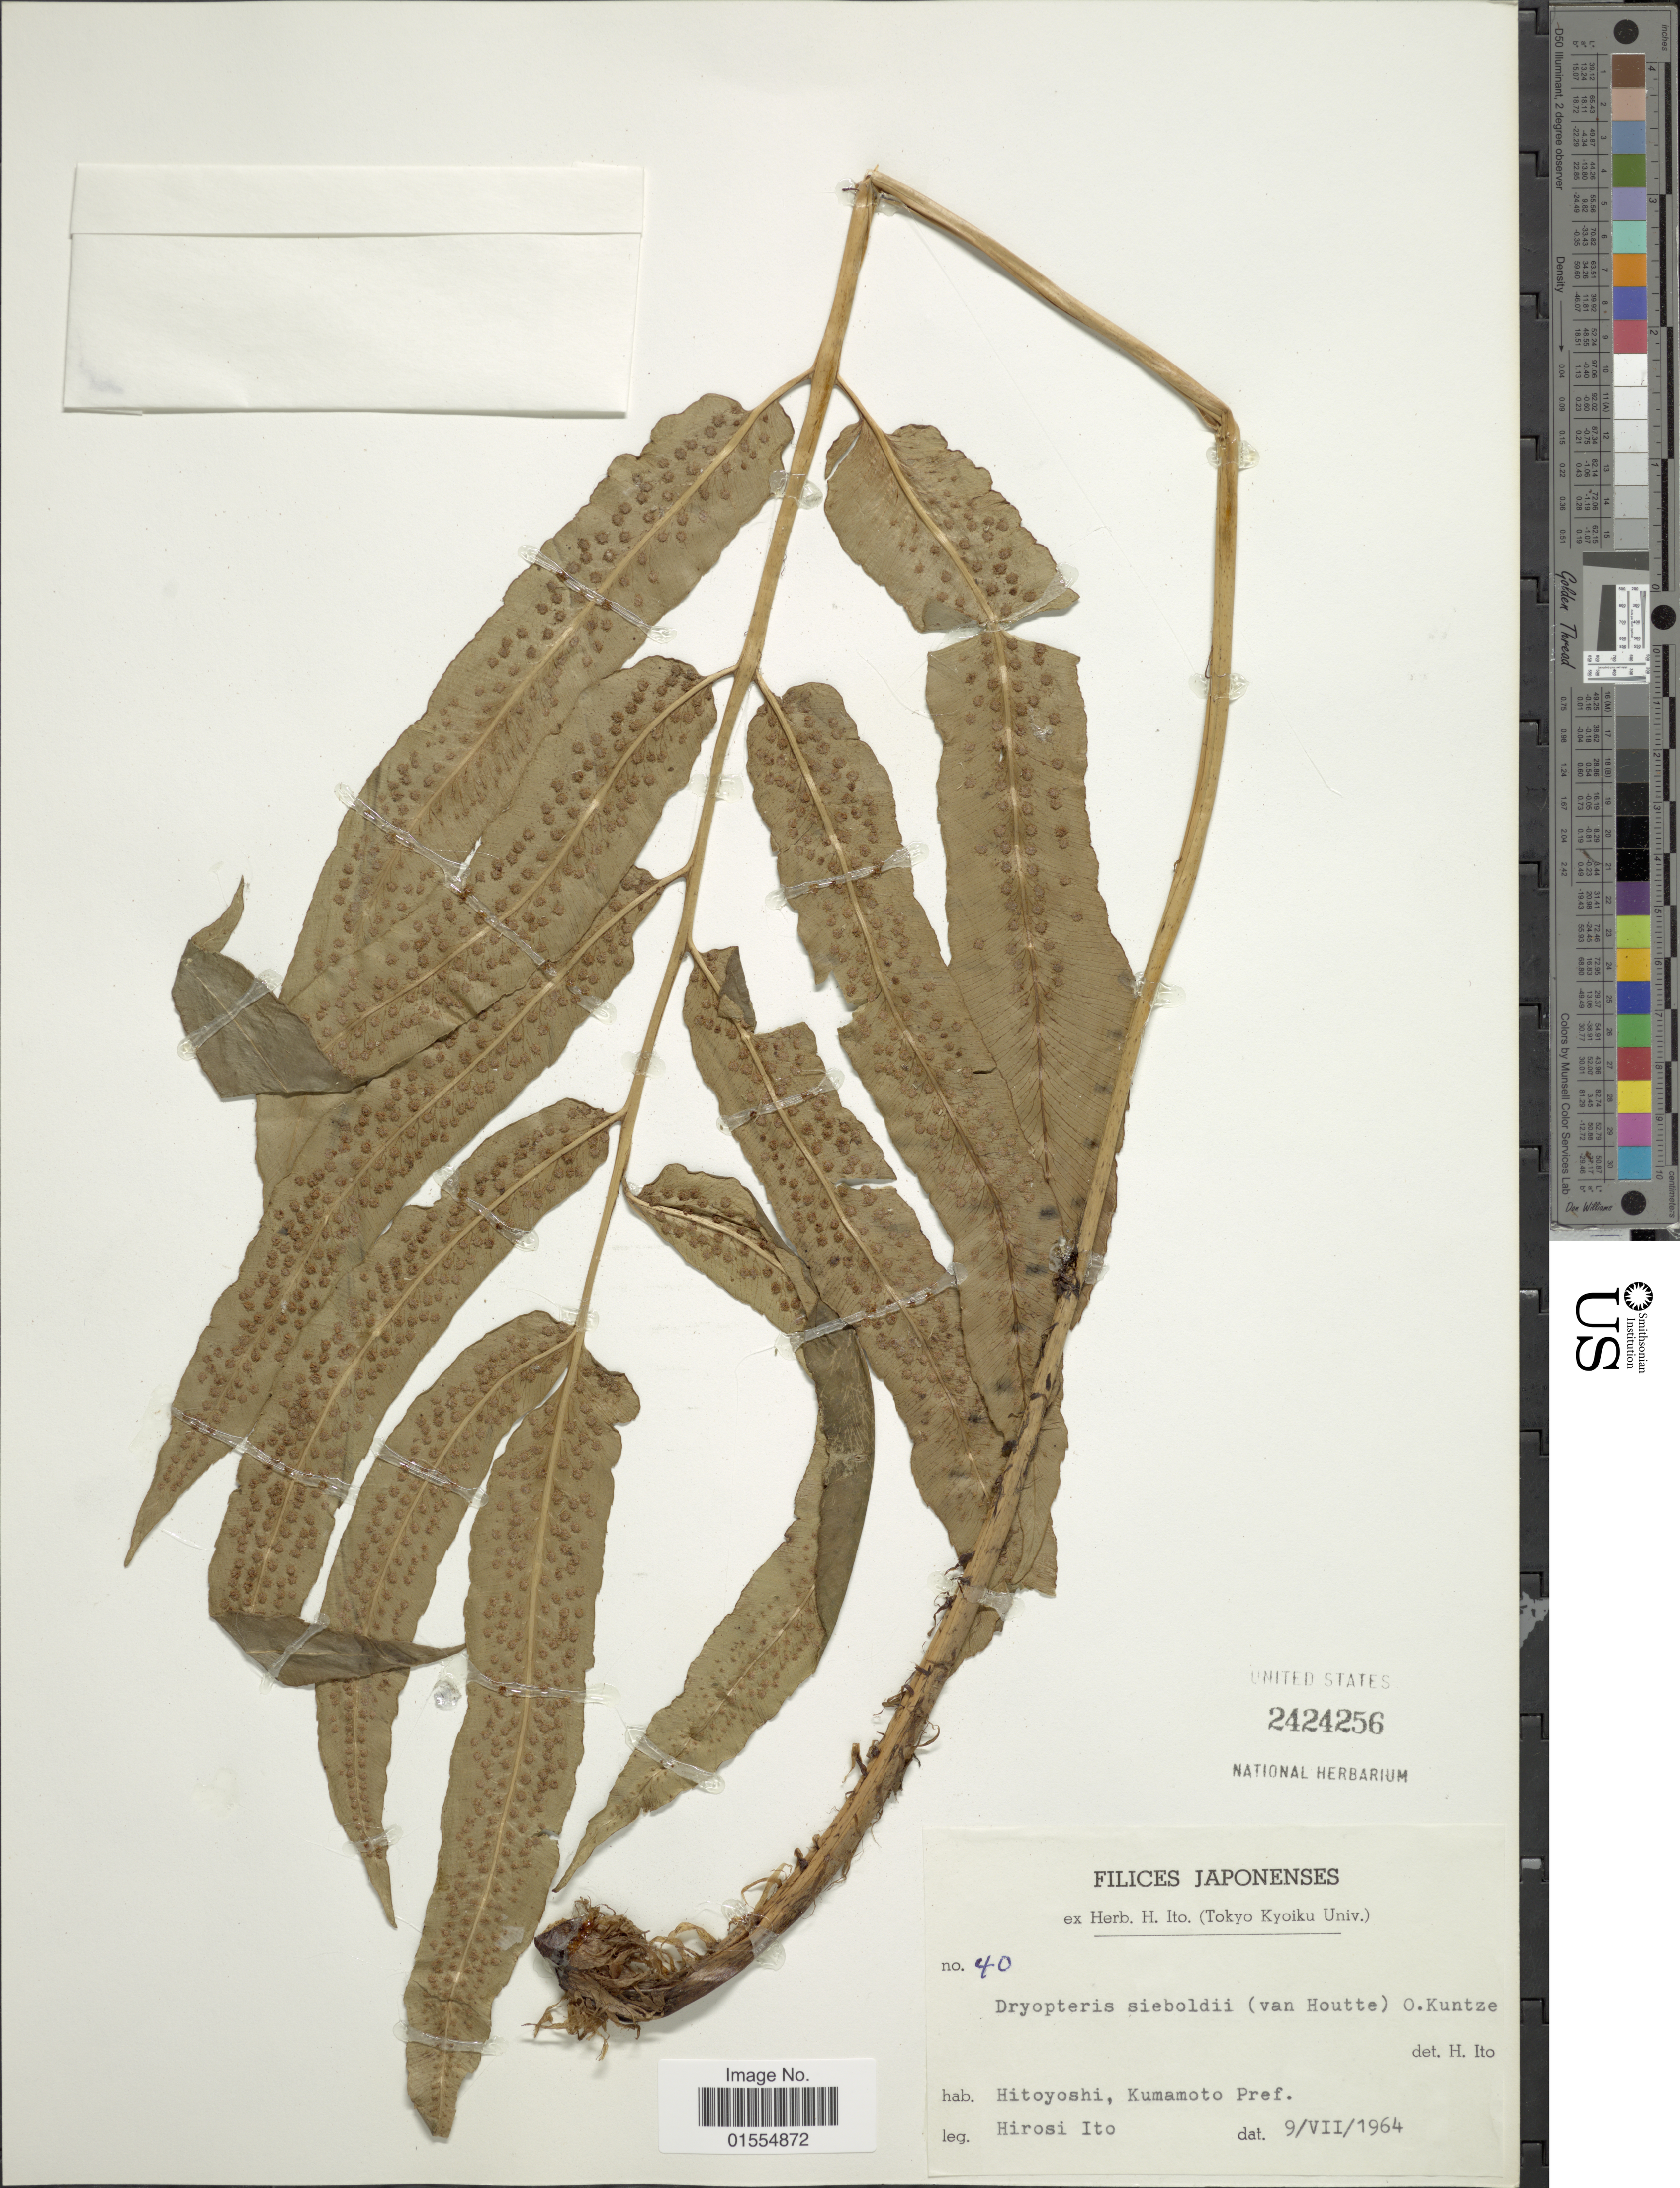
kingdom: Plantae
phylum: Tracheophyta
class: Polypodiopsida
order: Polypodiales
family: Dryopteridaceae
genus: Dryopteris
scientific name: Dryopteris sieboldii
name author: (T. Moore) Kuntze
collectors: H. Itô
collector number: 40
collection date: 1964-07-09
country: Japan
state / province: Kumamoto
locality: Japonenses, Hitoyoshi, Kumamoto Pref.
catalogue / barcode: US 2424256